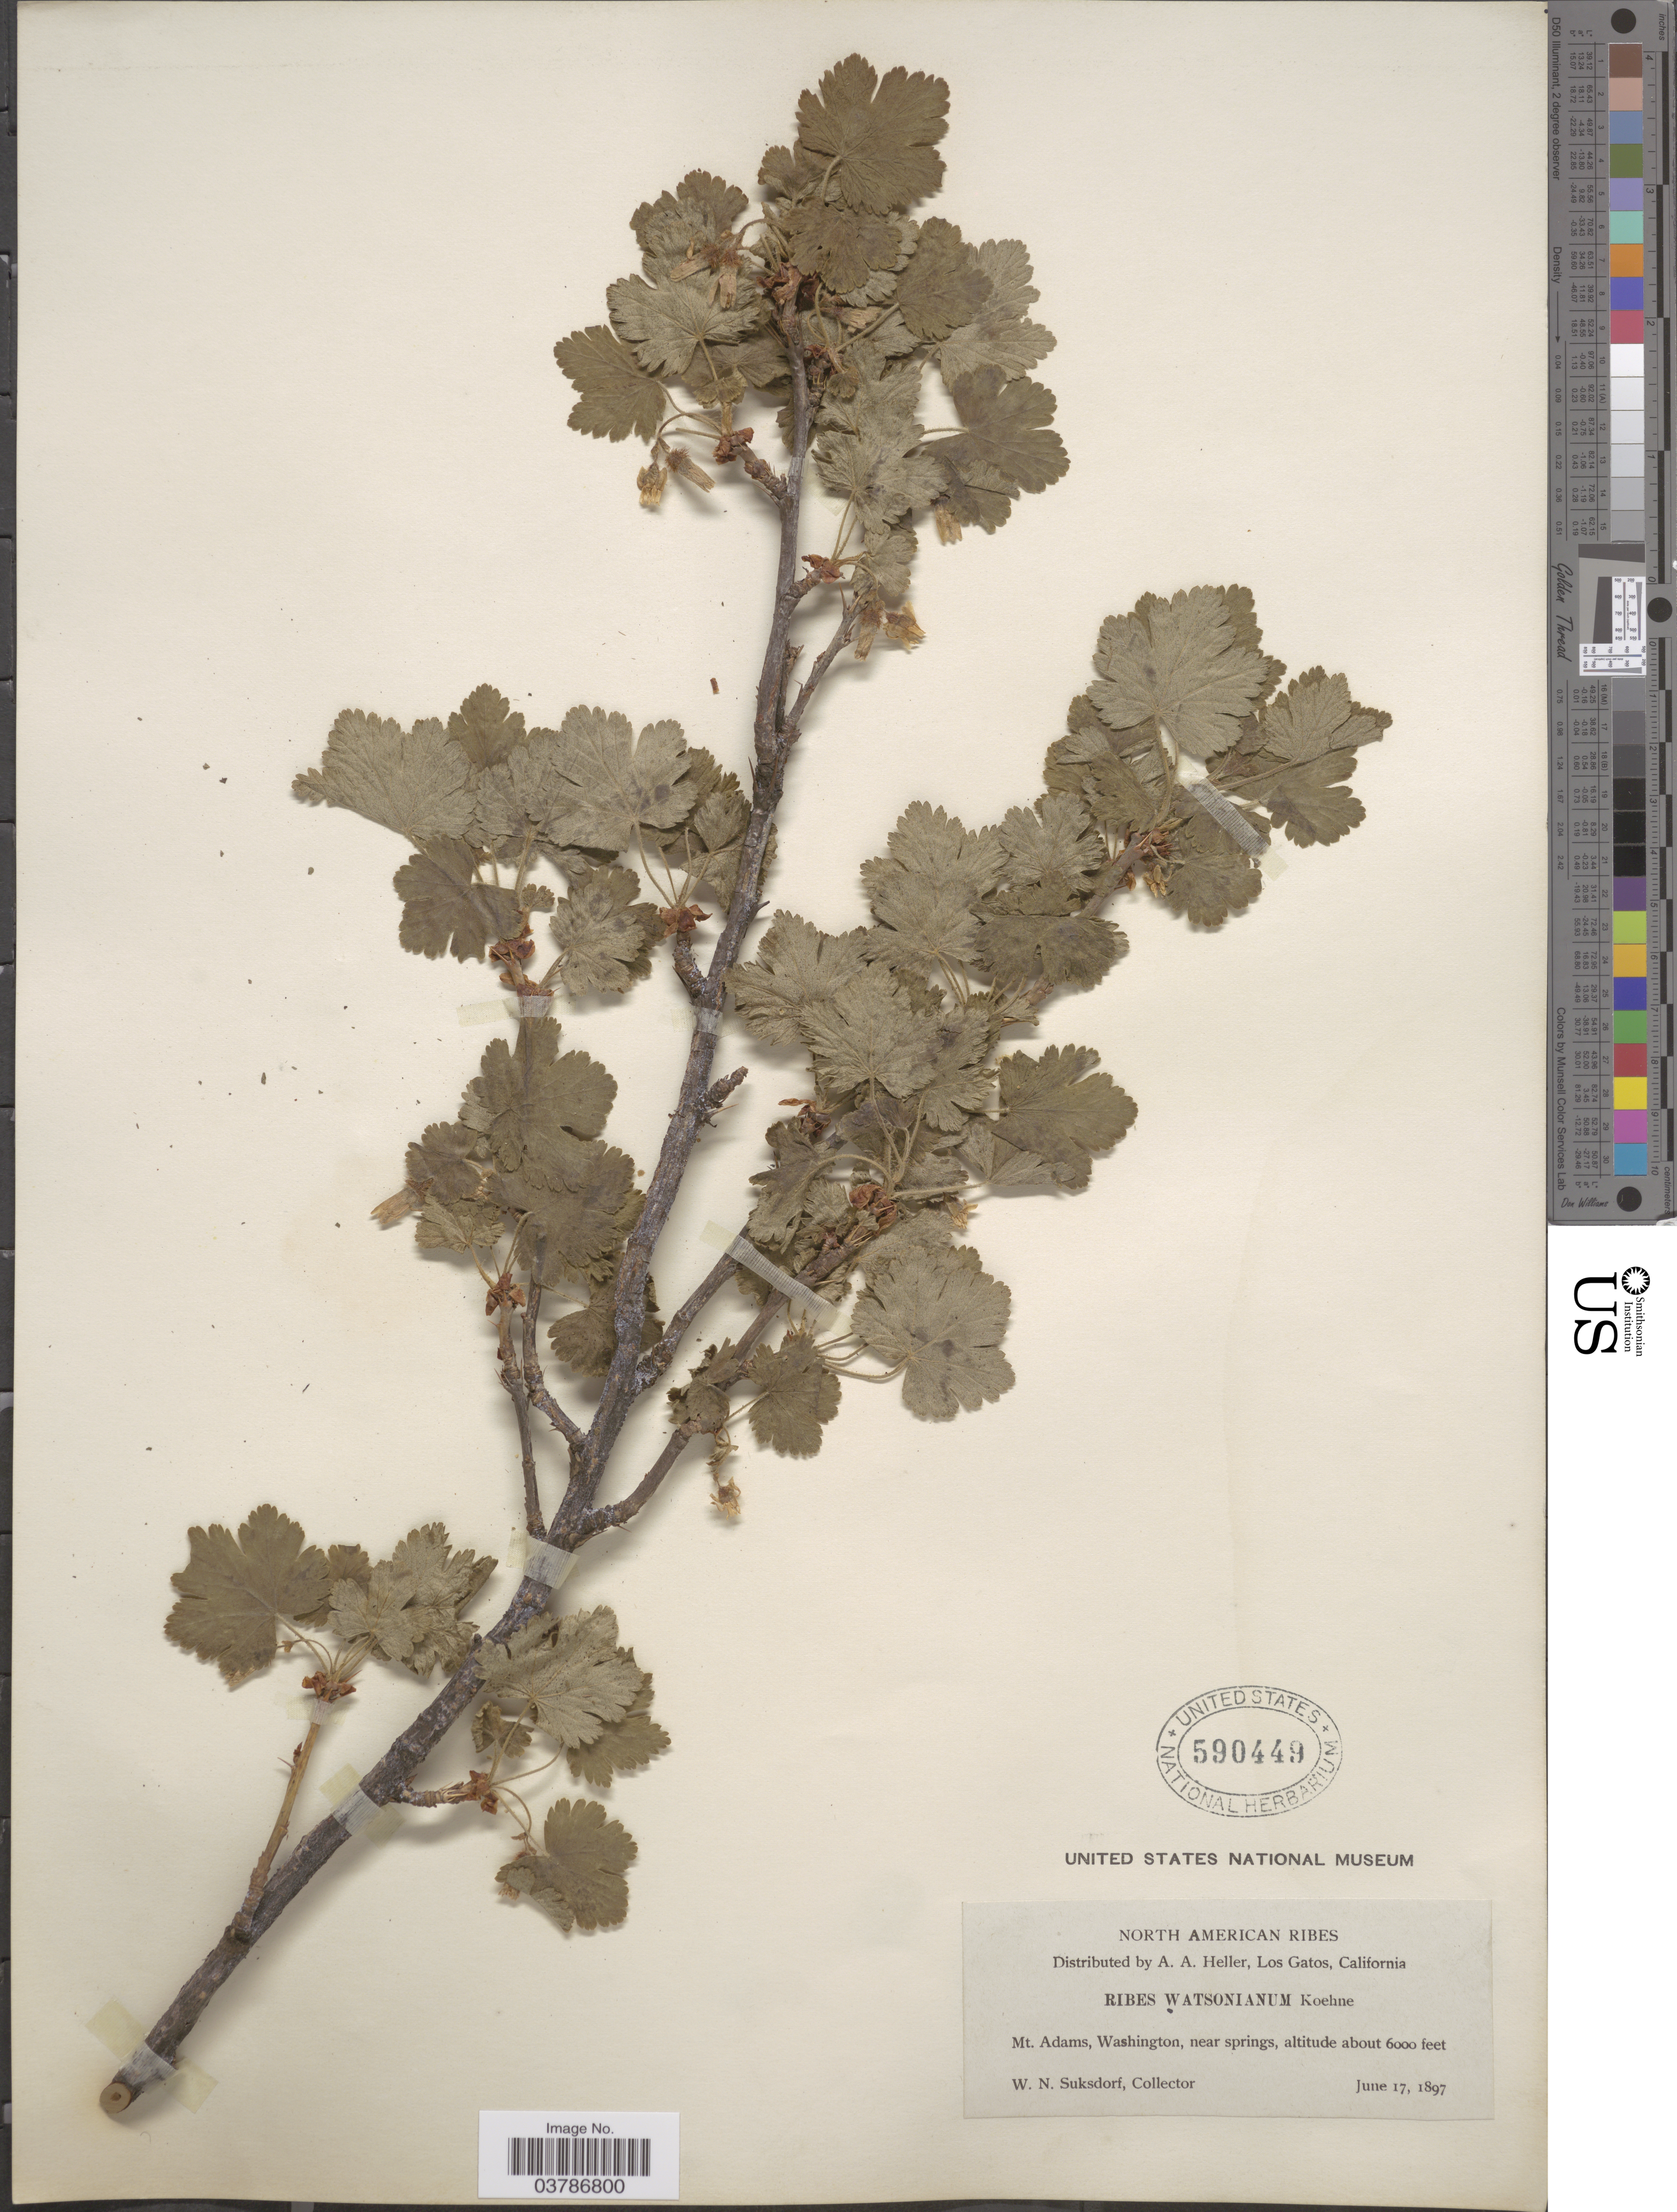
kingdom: Plantae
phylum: Tracheophyta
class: Magnoliopsida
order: Saxifragales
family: Grossulariaceae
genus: Ribes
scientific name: Ribes watsonianum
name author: Koehne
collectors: W. N. Suksdorf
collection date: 1897-06-17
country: United States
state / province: Washington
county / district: Yakima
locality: Mt. Adams.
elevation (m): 1829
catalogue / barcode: US 590449